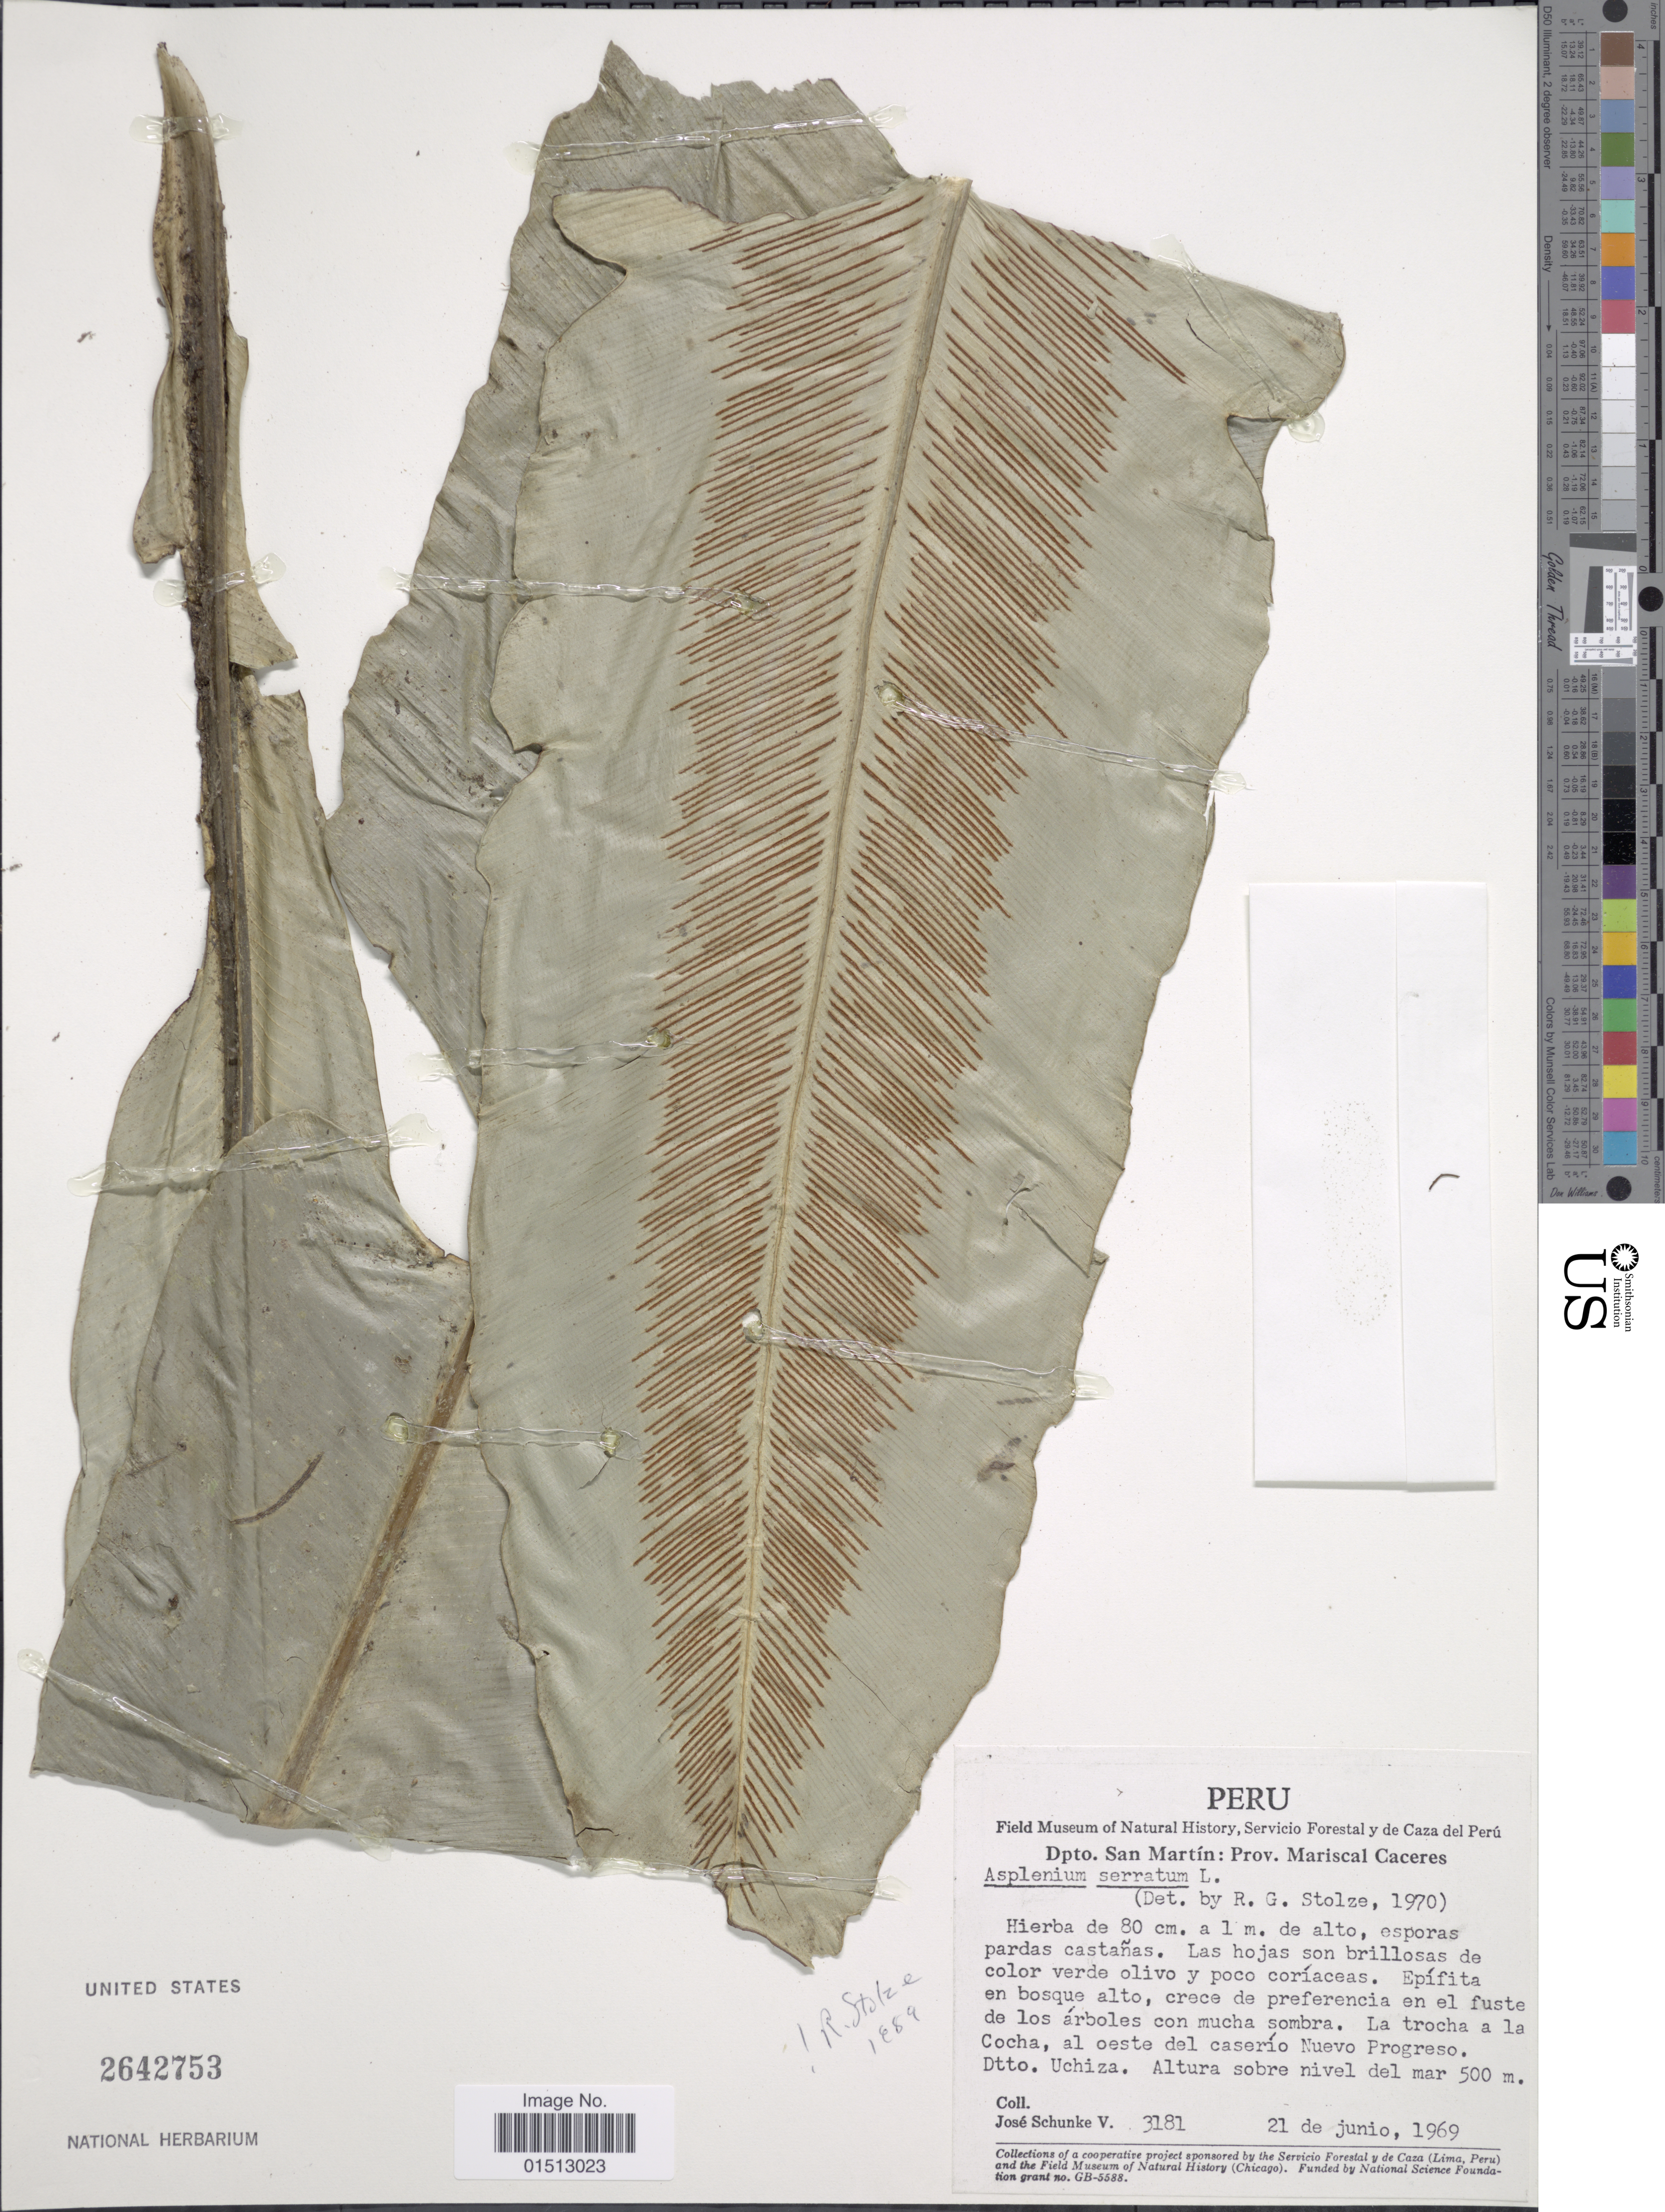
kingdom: Plantae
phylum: Tracheophyta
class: Polypodiopsida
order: Polypodiales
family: Aspleniaceae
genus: Asplenium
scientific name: Asplenium serratum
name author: L.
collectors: J. Schunke Vigo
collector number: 3181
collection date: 1969-06-21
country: Peru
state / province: San Martín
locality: Dpto. San Martin: Prov. Mariscal Caceras, La trocha a la Cocha , al oeste del caserio Nuevo Progresso, Dtto. Uchiza.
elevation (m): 500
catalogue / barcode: US 2642753